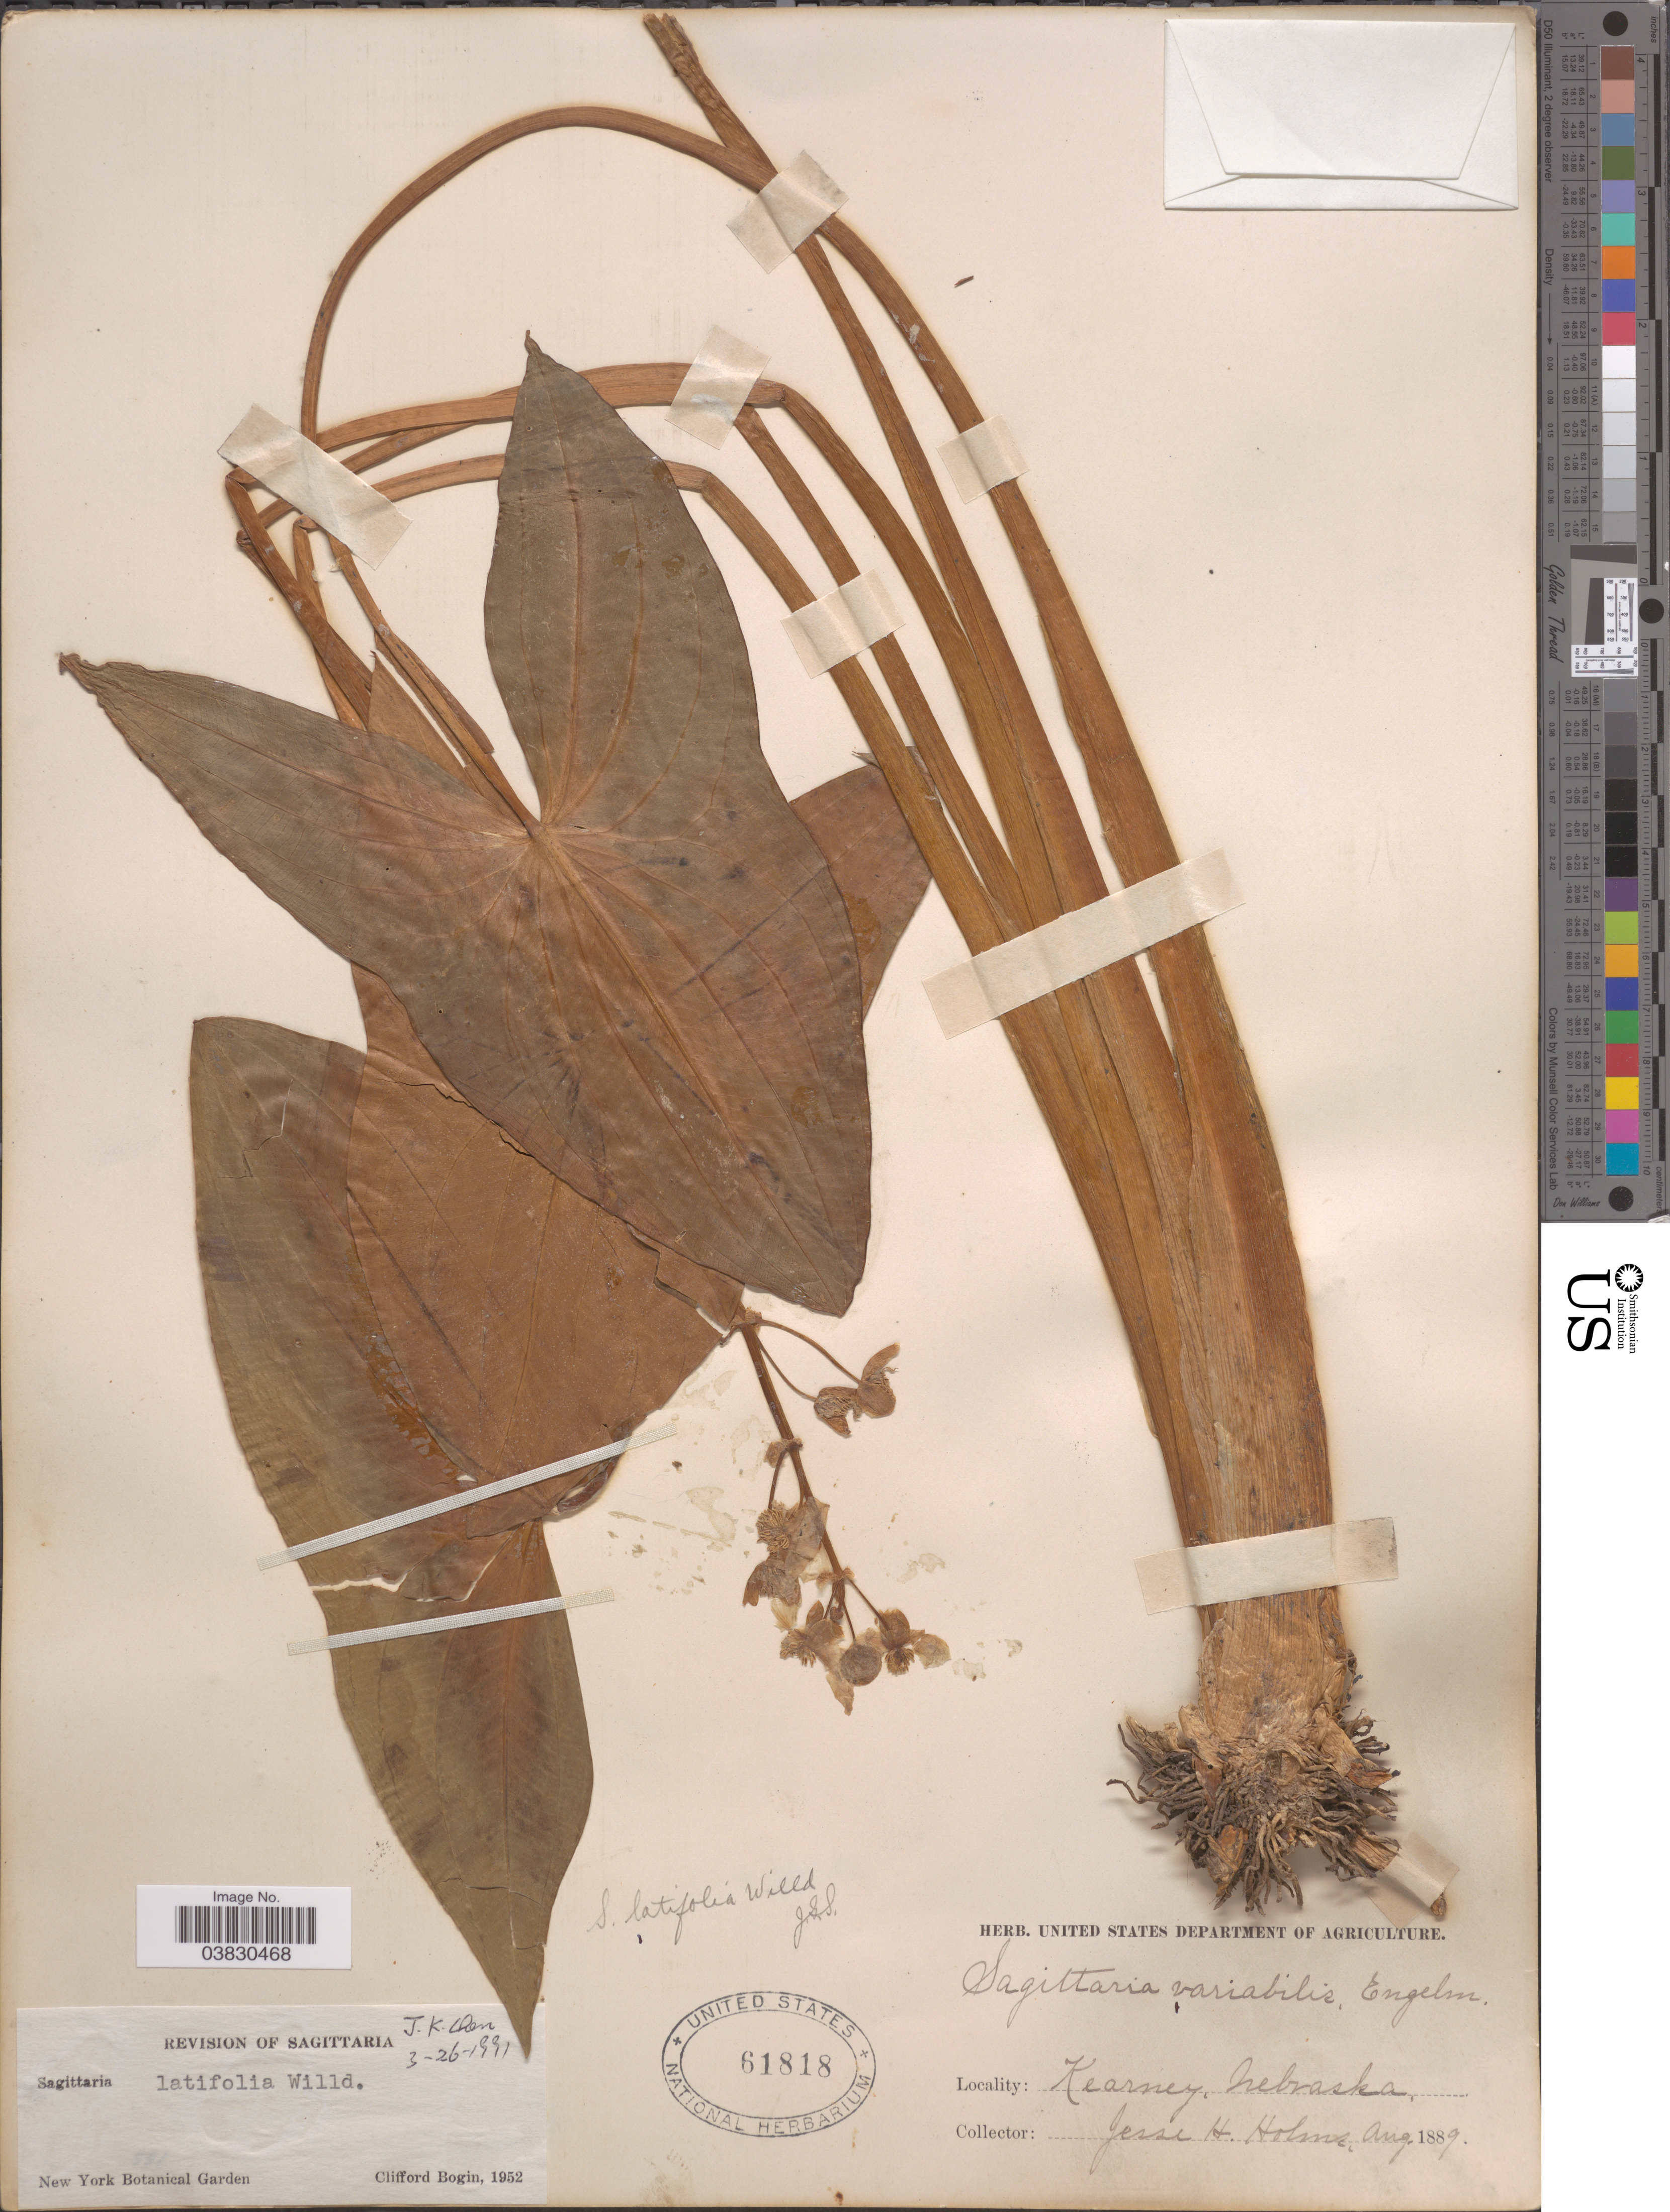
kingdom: Plantae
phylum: Tracheophyta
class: Liliopsida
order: Alismatales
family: Alismataceae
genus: Sagittaria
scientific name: Sagittaria latifolia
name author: Willd.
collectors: J. H. Holms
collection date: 1889-08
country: United States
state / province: Nebraska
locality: Kearney.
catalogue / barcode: US 61818